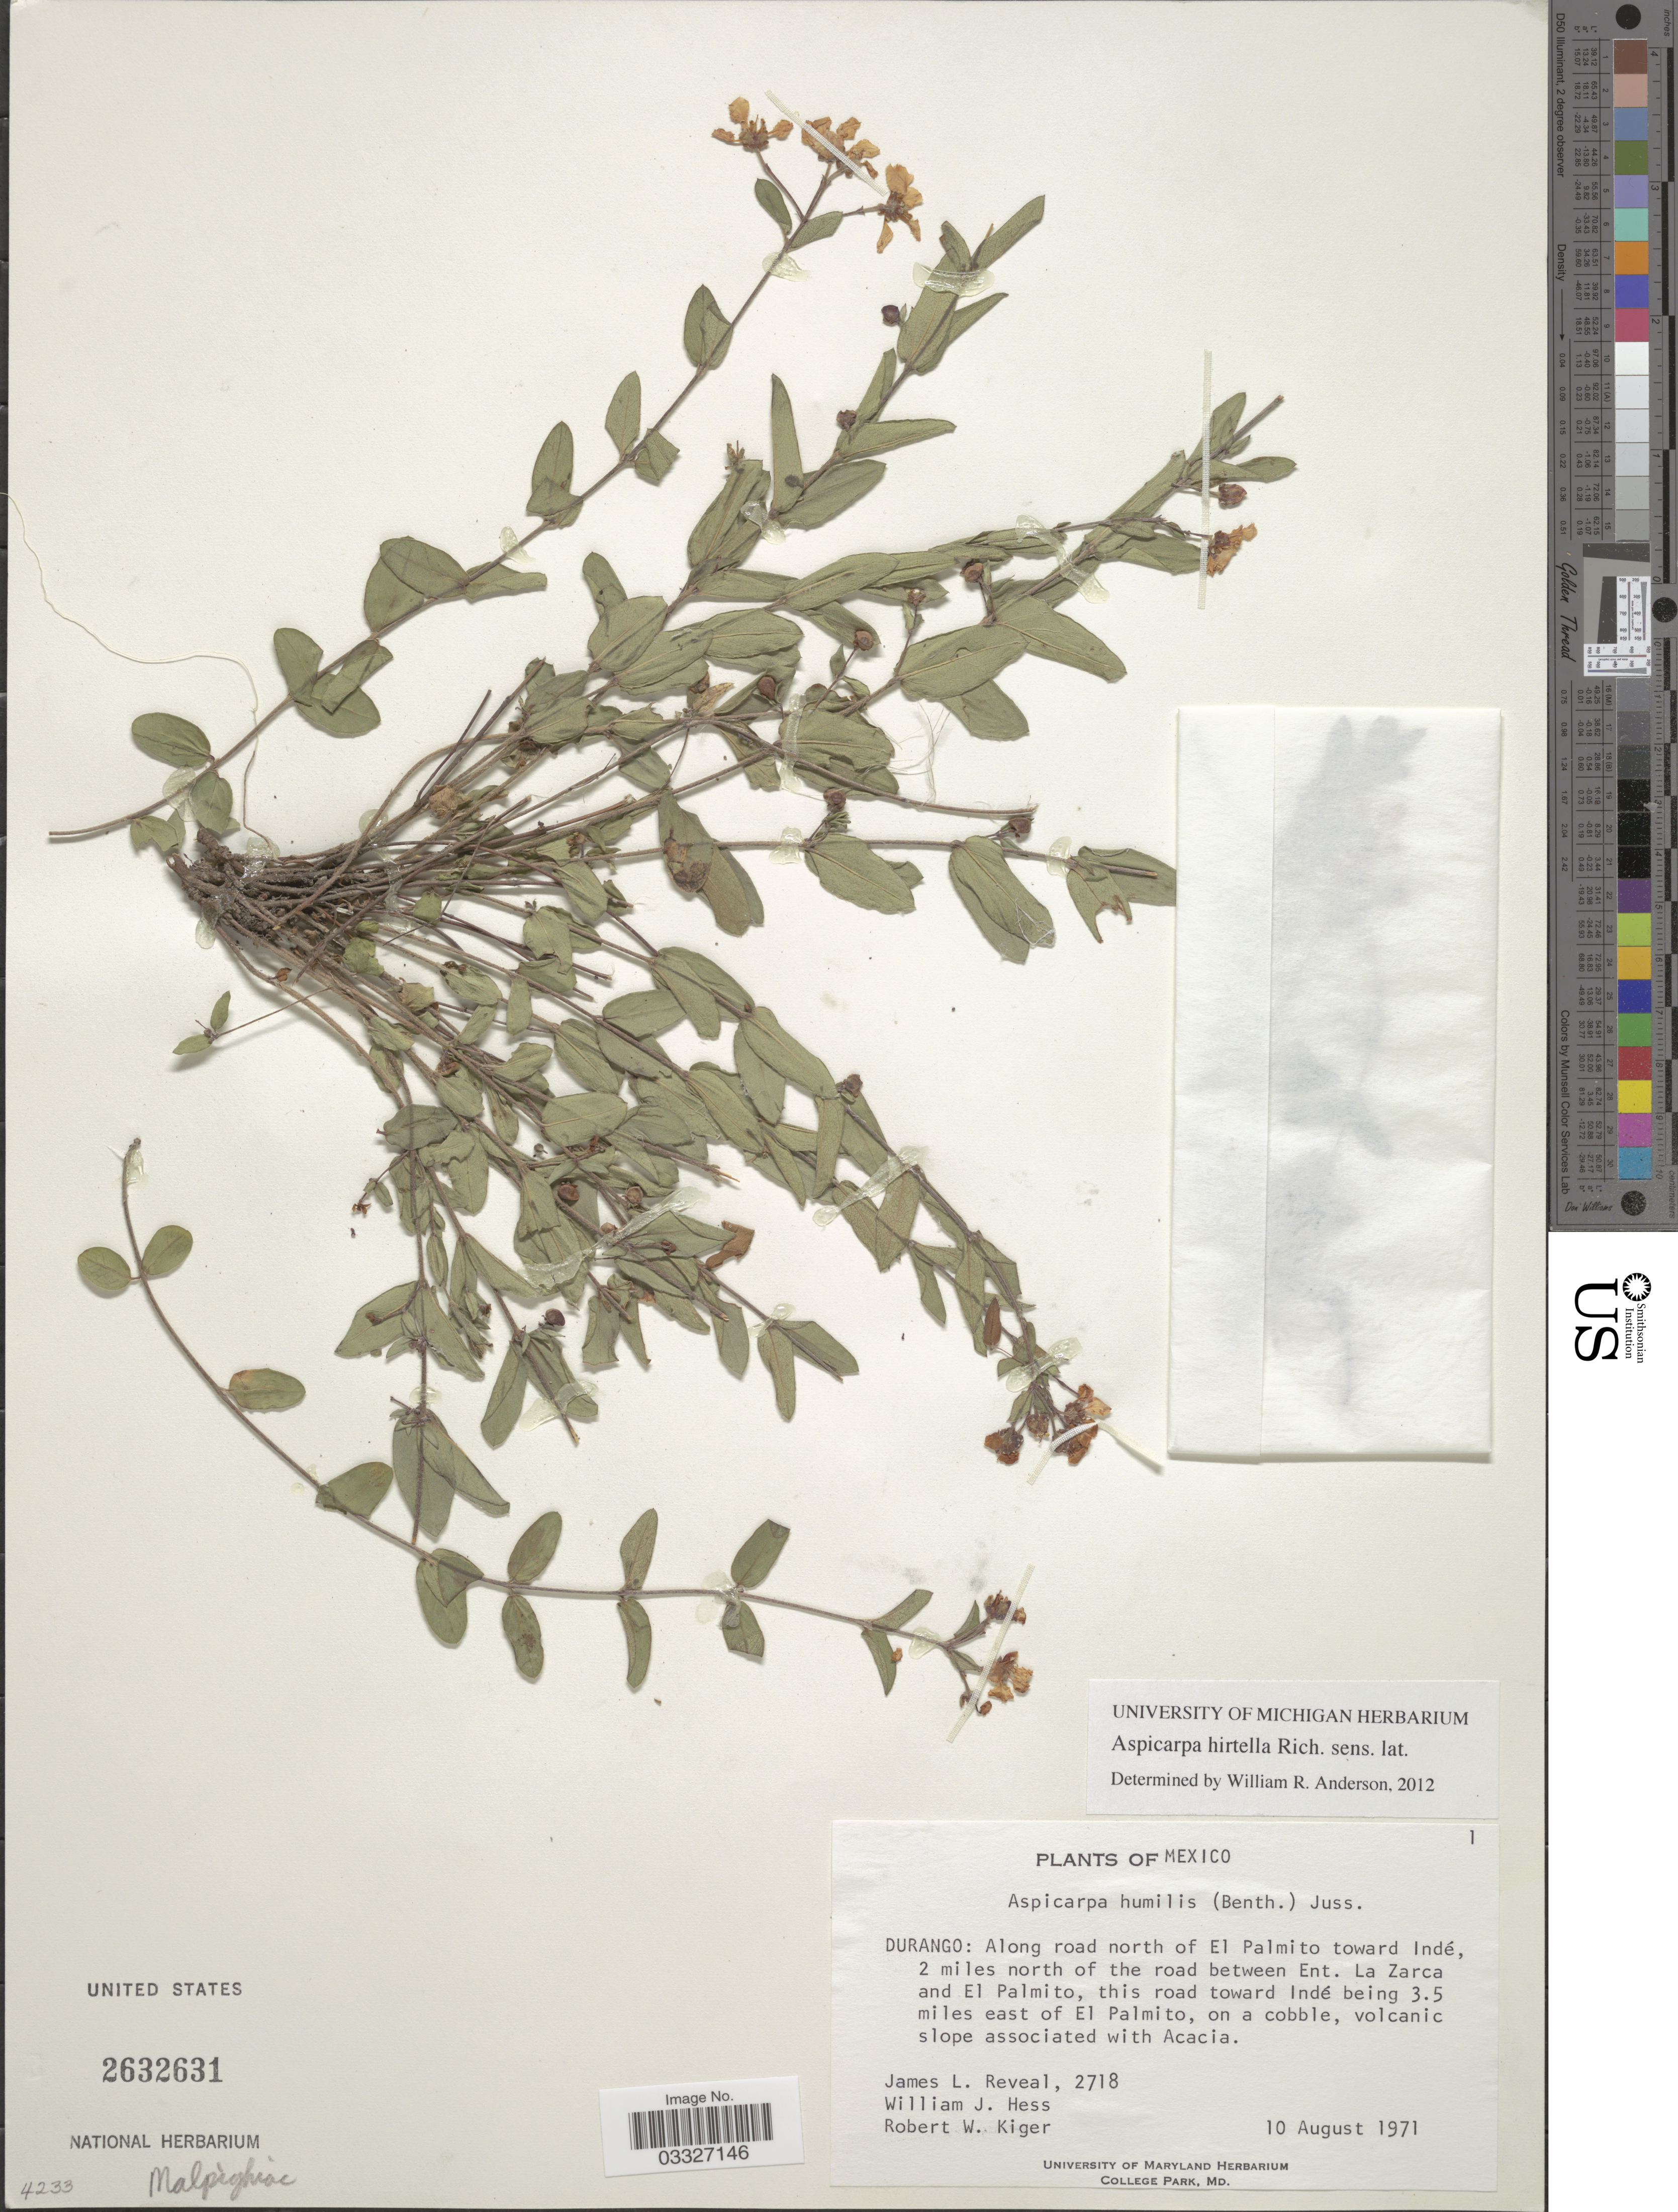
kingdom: Plantae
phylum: Tracheophyta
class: Magnoliopsida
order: Malpighiales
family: Malpighiaceae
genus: Aspicarpa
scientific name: Aspicarpa hirtella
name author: Rich.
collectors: J. L. Reveal, W. Hess & R. Kiger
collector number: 2718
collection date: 1971-08-10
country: Mexico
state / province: Durango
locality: Along road north of El Palmito toward Indé, 2 miles north of the road between Ent. La Zarca and El Palmito, this road toward Indé being 3.5 miles east of El Palmito.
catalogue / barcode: US 2632631